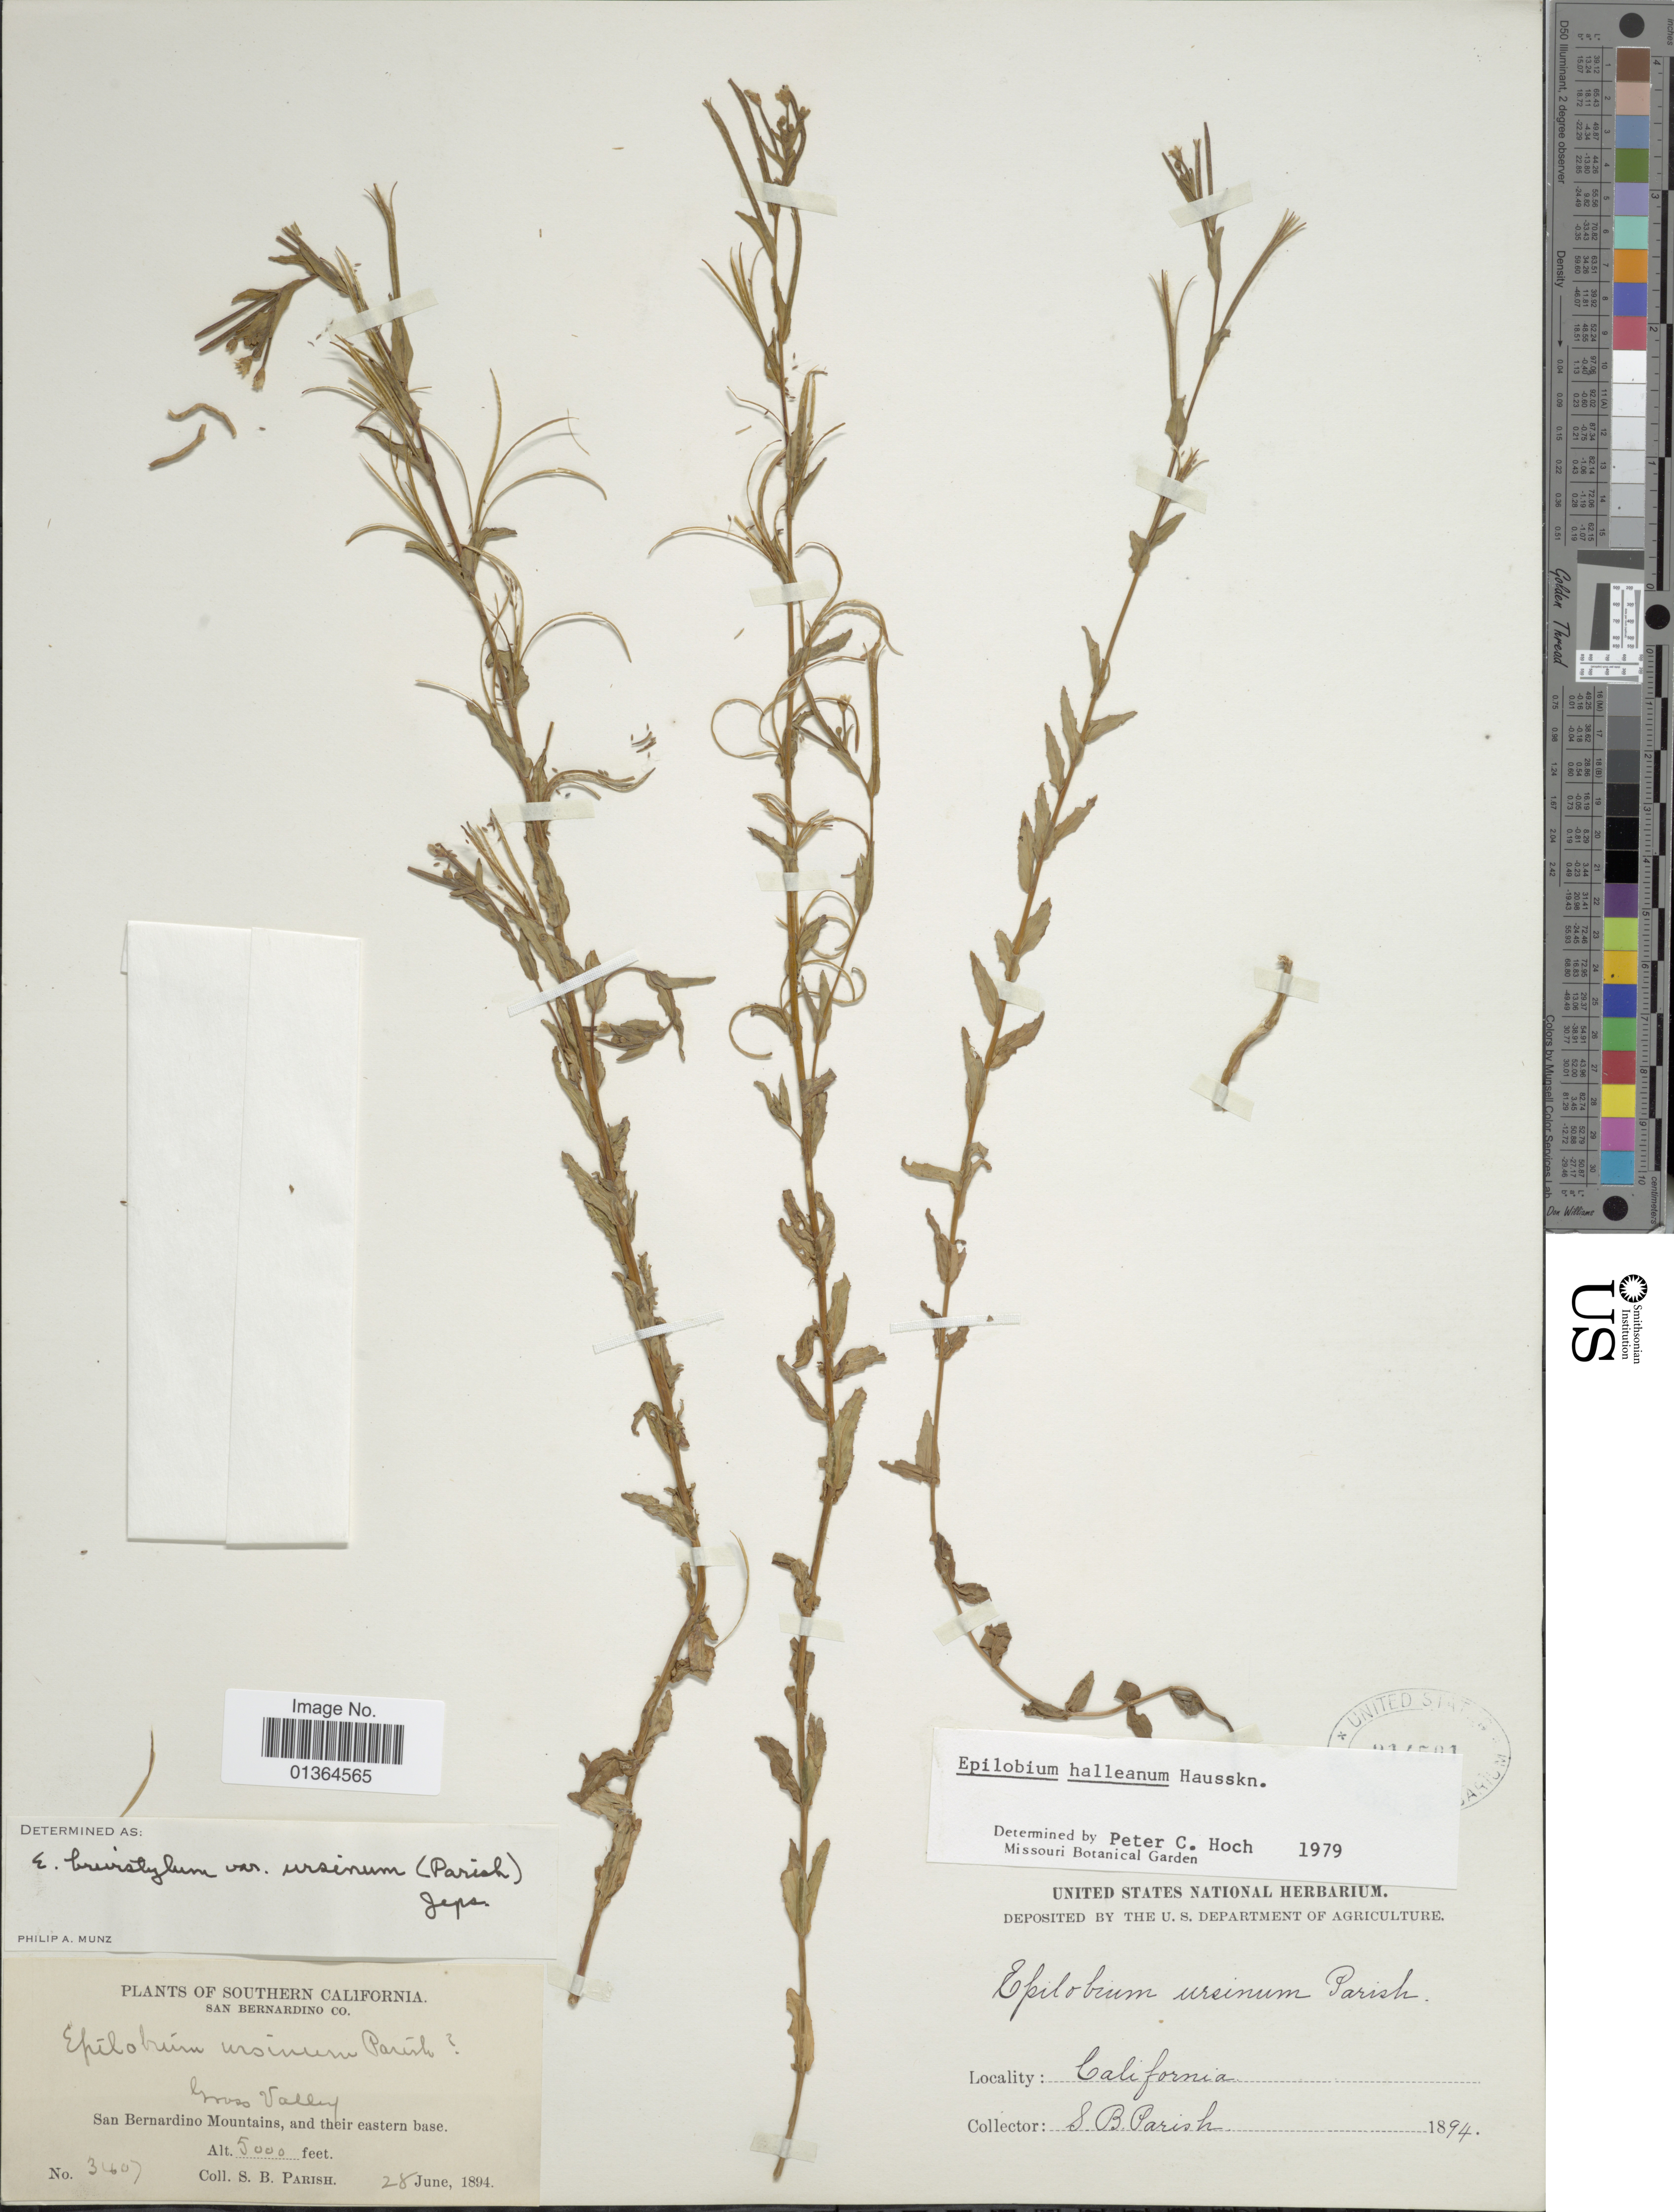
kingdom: Plantae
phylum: Tracheophyta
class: Magnoliopsida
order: Myrtales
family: Onagraceae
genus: Epilobium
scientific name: Epilobium hallianum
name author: Hausskn.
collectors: S. B. Parish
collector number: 3407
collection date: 1894-06-28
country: United States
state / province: California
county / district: San Bernardino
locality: Southern California. San Bernardino Co. Goose Valley.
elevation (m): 1524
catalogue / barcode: US 214591